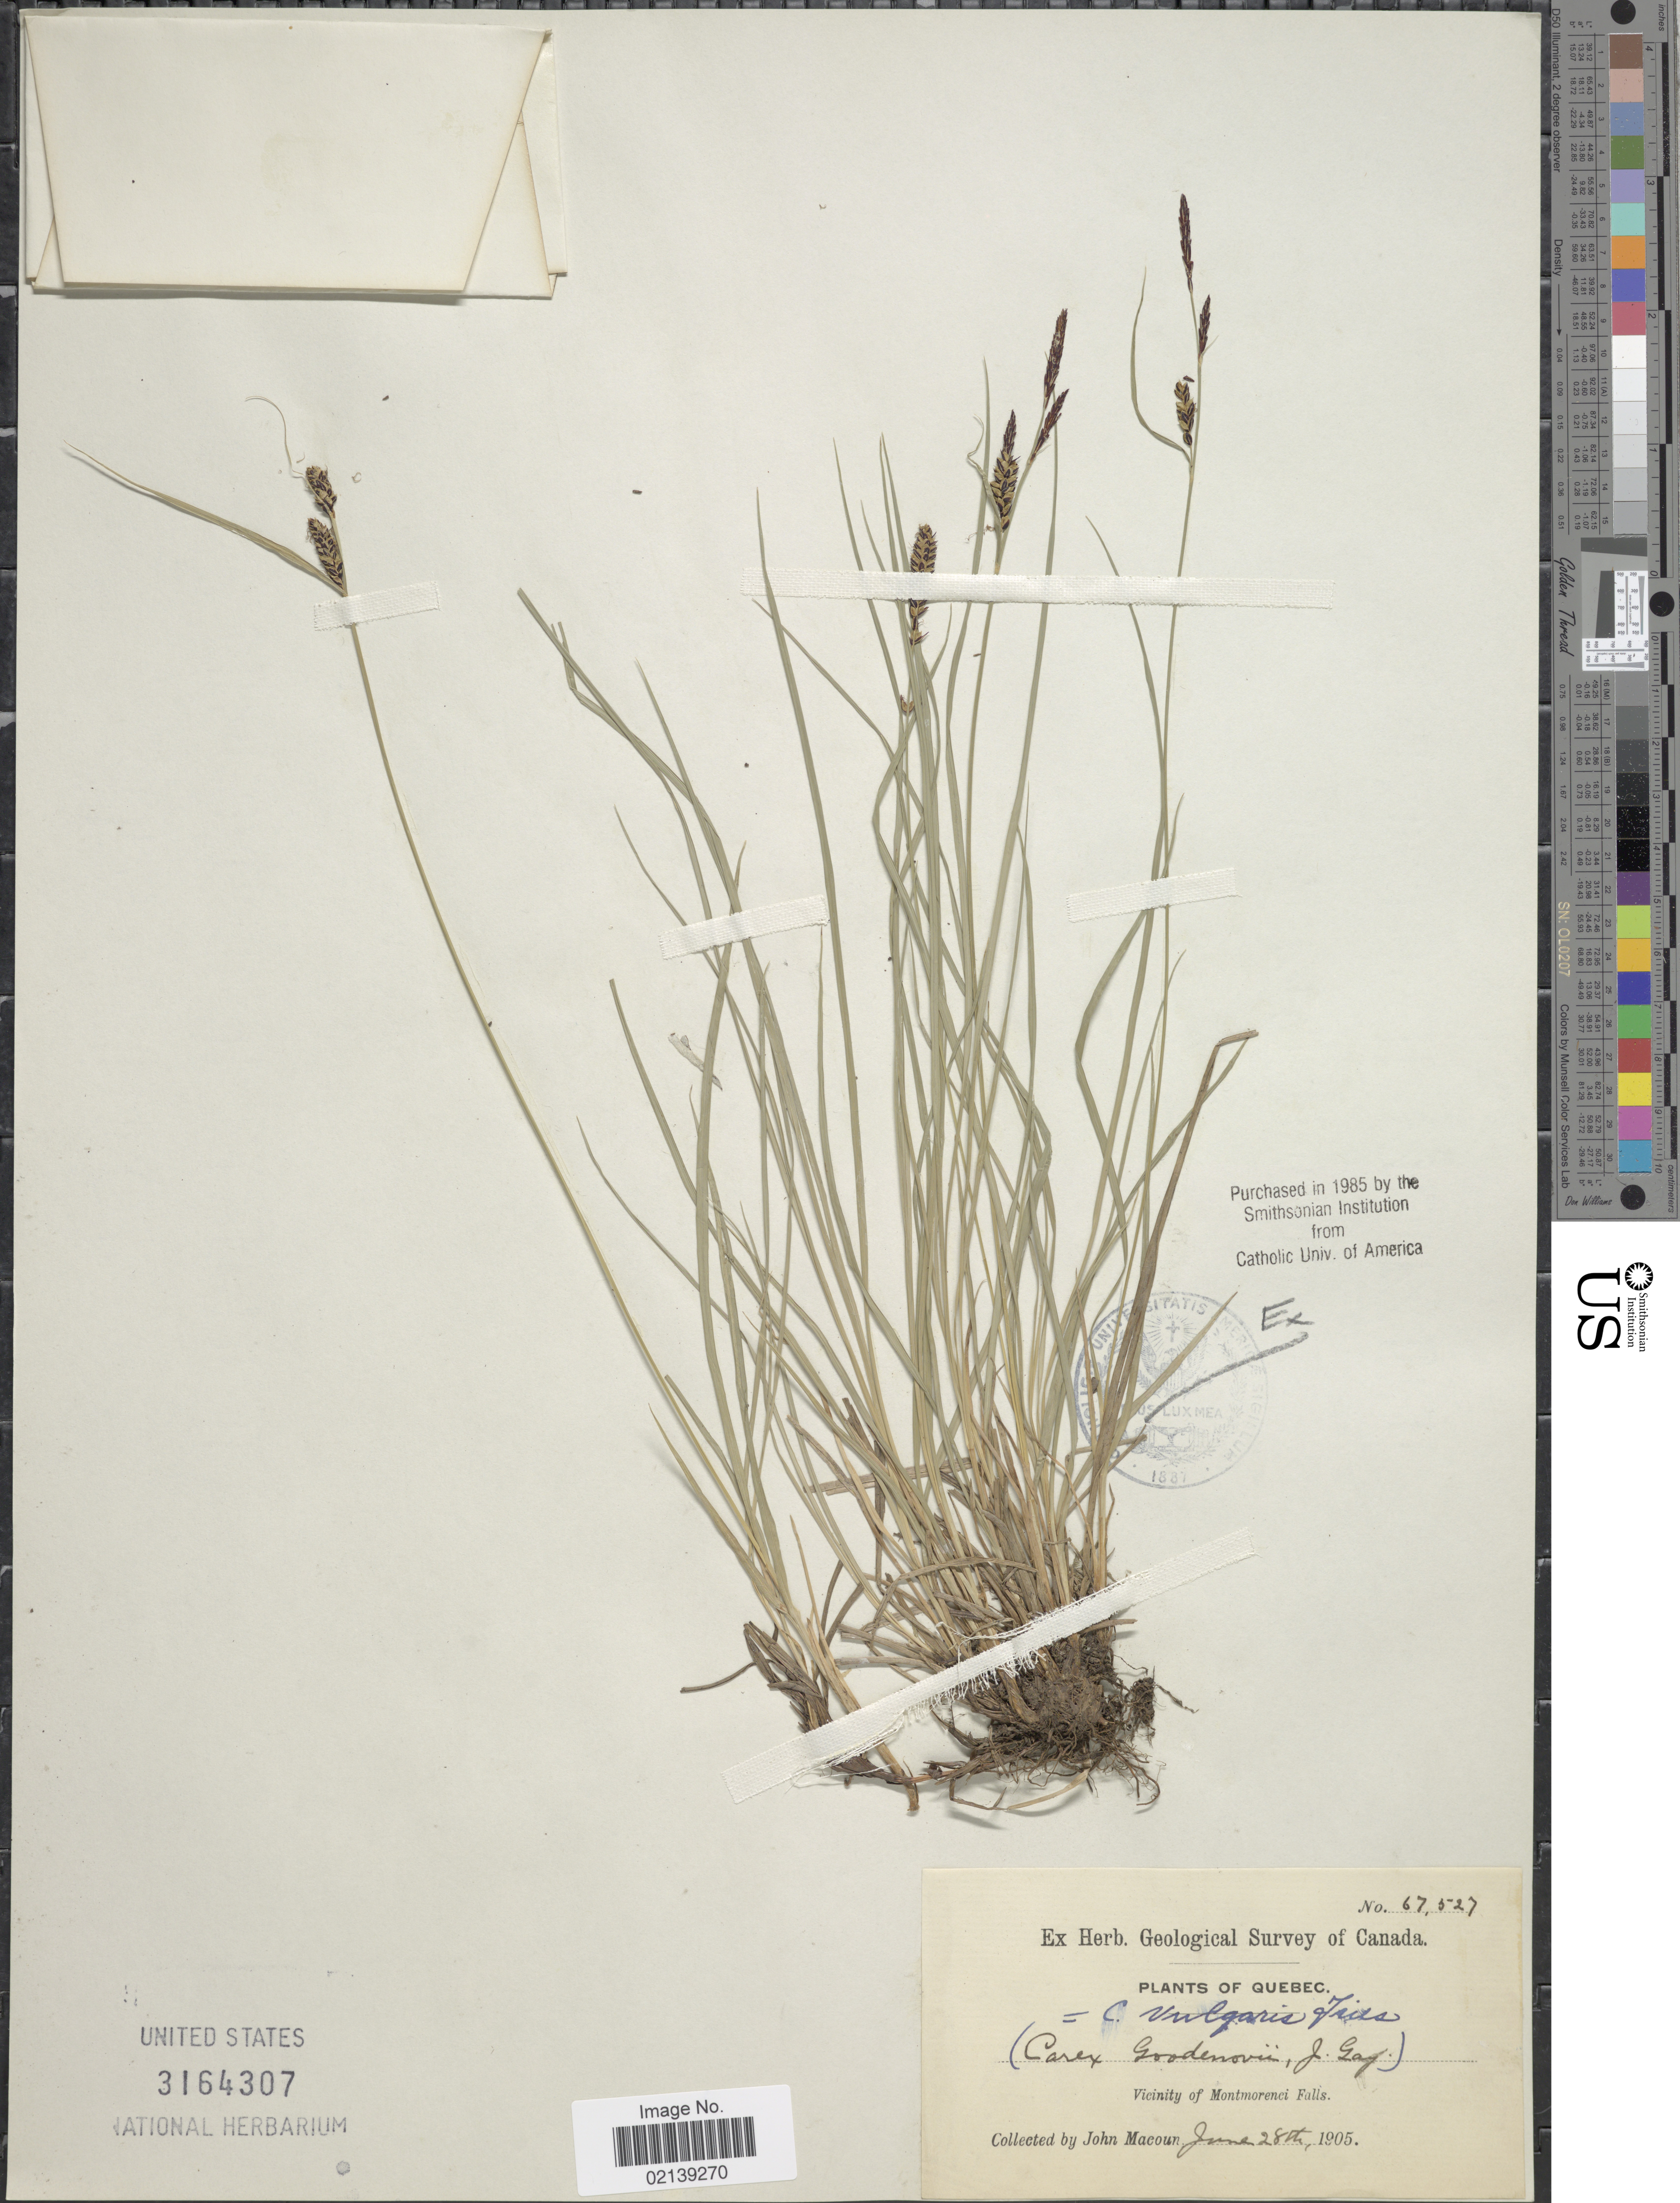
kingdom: Plantae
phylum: Tracheophyta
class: Liliopsida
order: Poales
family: Cyperaceae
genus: Carex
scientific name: Carex nigra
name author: (L.) Reichard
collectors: J. Macoun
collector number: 67527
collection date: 1905-06-28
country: Canada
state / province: Quebec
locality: Vicinity of Montmorenci Falls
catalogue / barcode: US 3164307